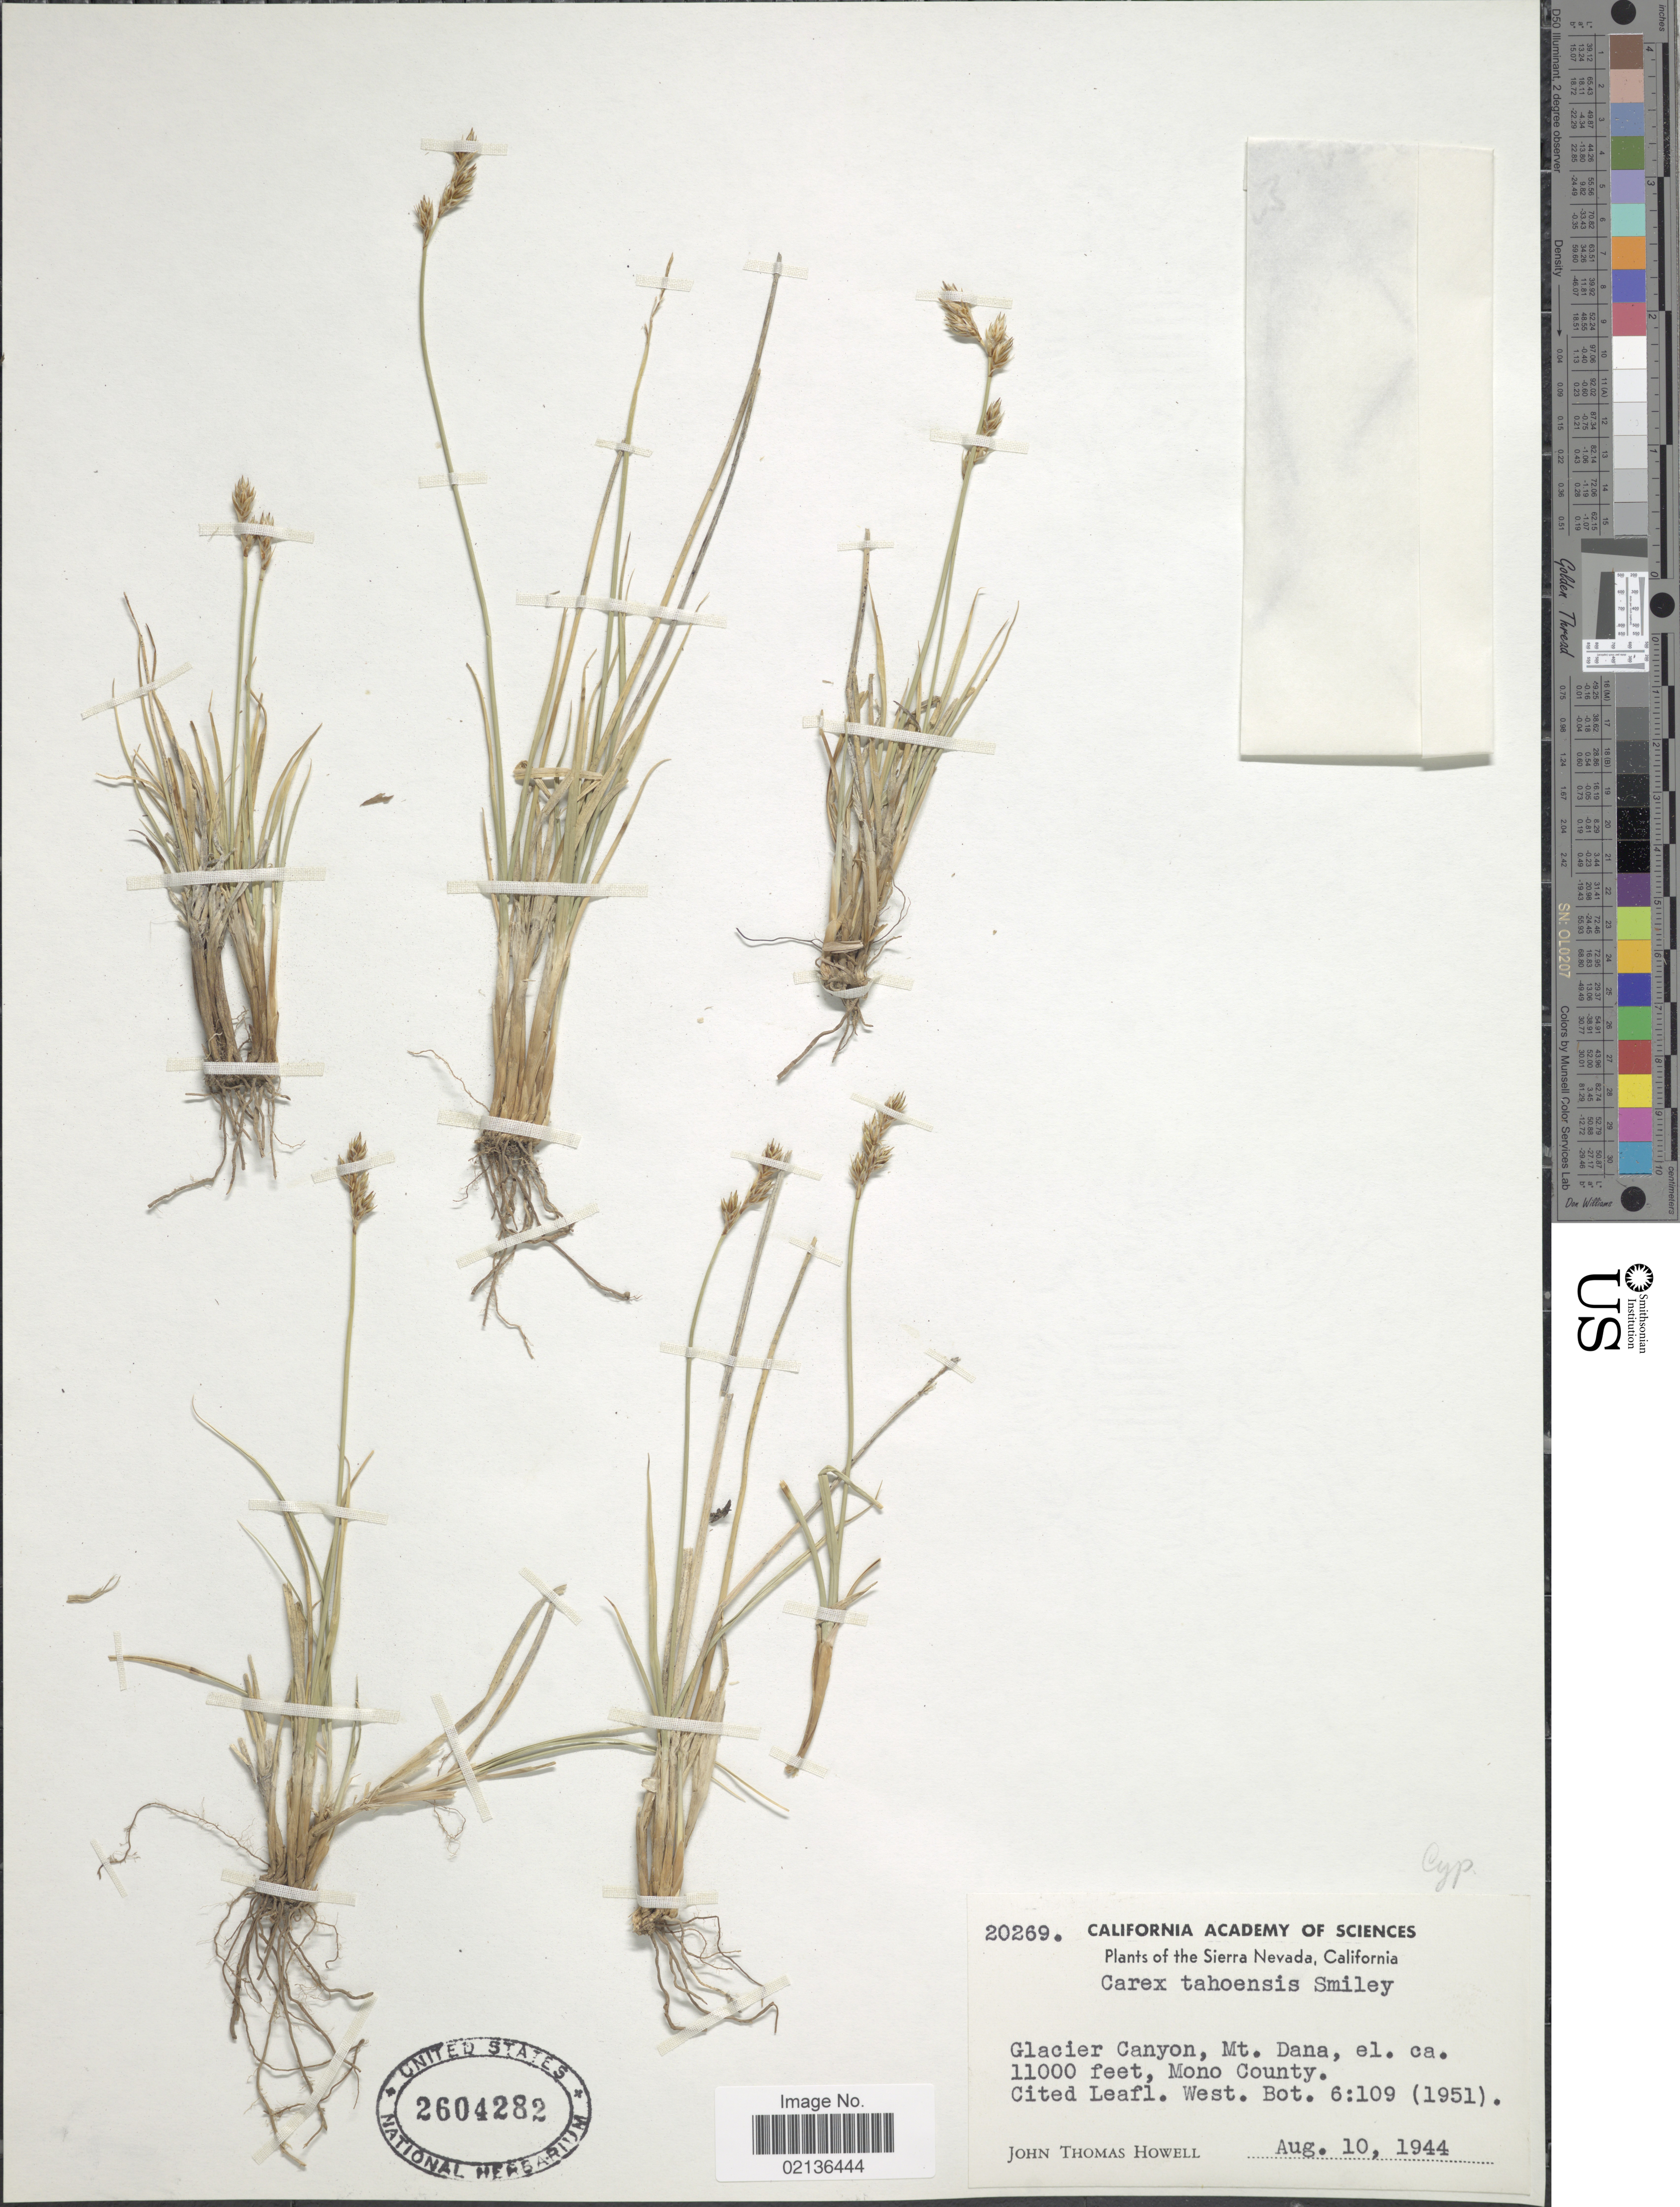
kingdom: Plantae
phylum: Tracheophyta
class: Liliopsida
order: Poales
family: Cyperaceae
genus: Carex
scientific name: Carex tahoensis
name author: Smiley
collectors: J. T. Howell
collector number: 20269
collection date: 1944-08-10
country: United States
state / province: California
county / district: Mono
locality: The Sierra Nevada, California, Glacier Canyon, Mt. Dana, Mono County, Cited Leafl. West Bot. 6:109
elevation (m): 3353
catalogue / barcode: US 2604282